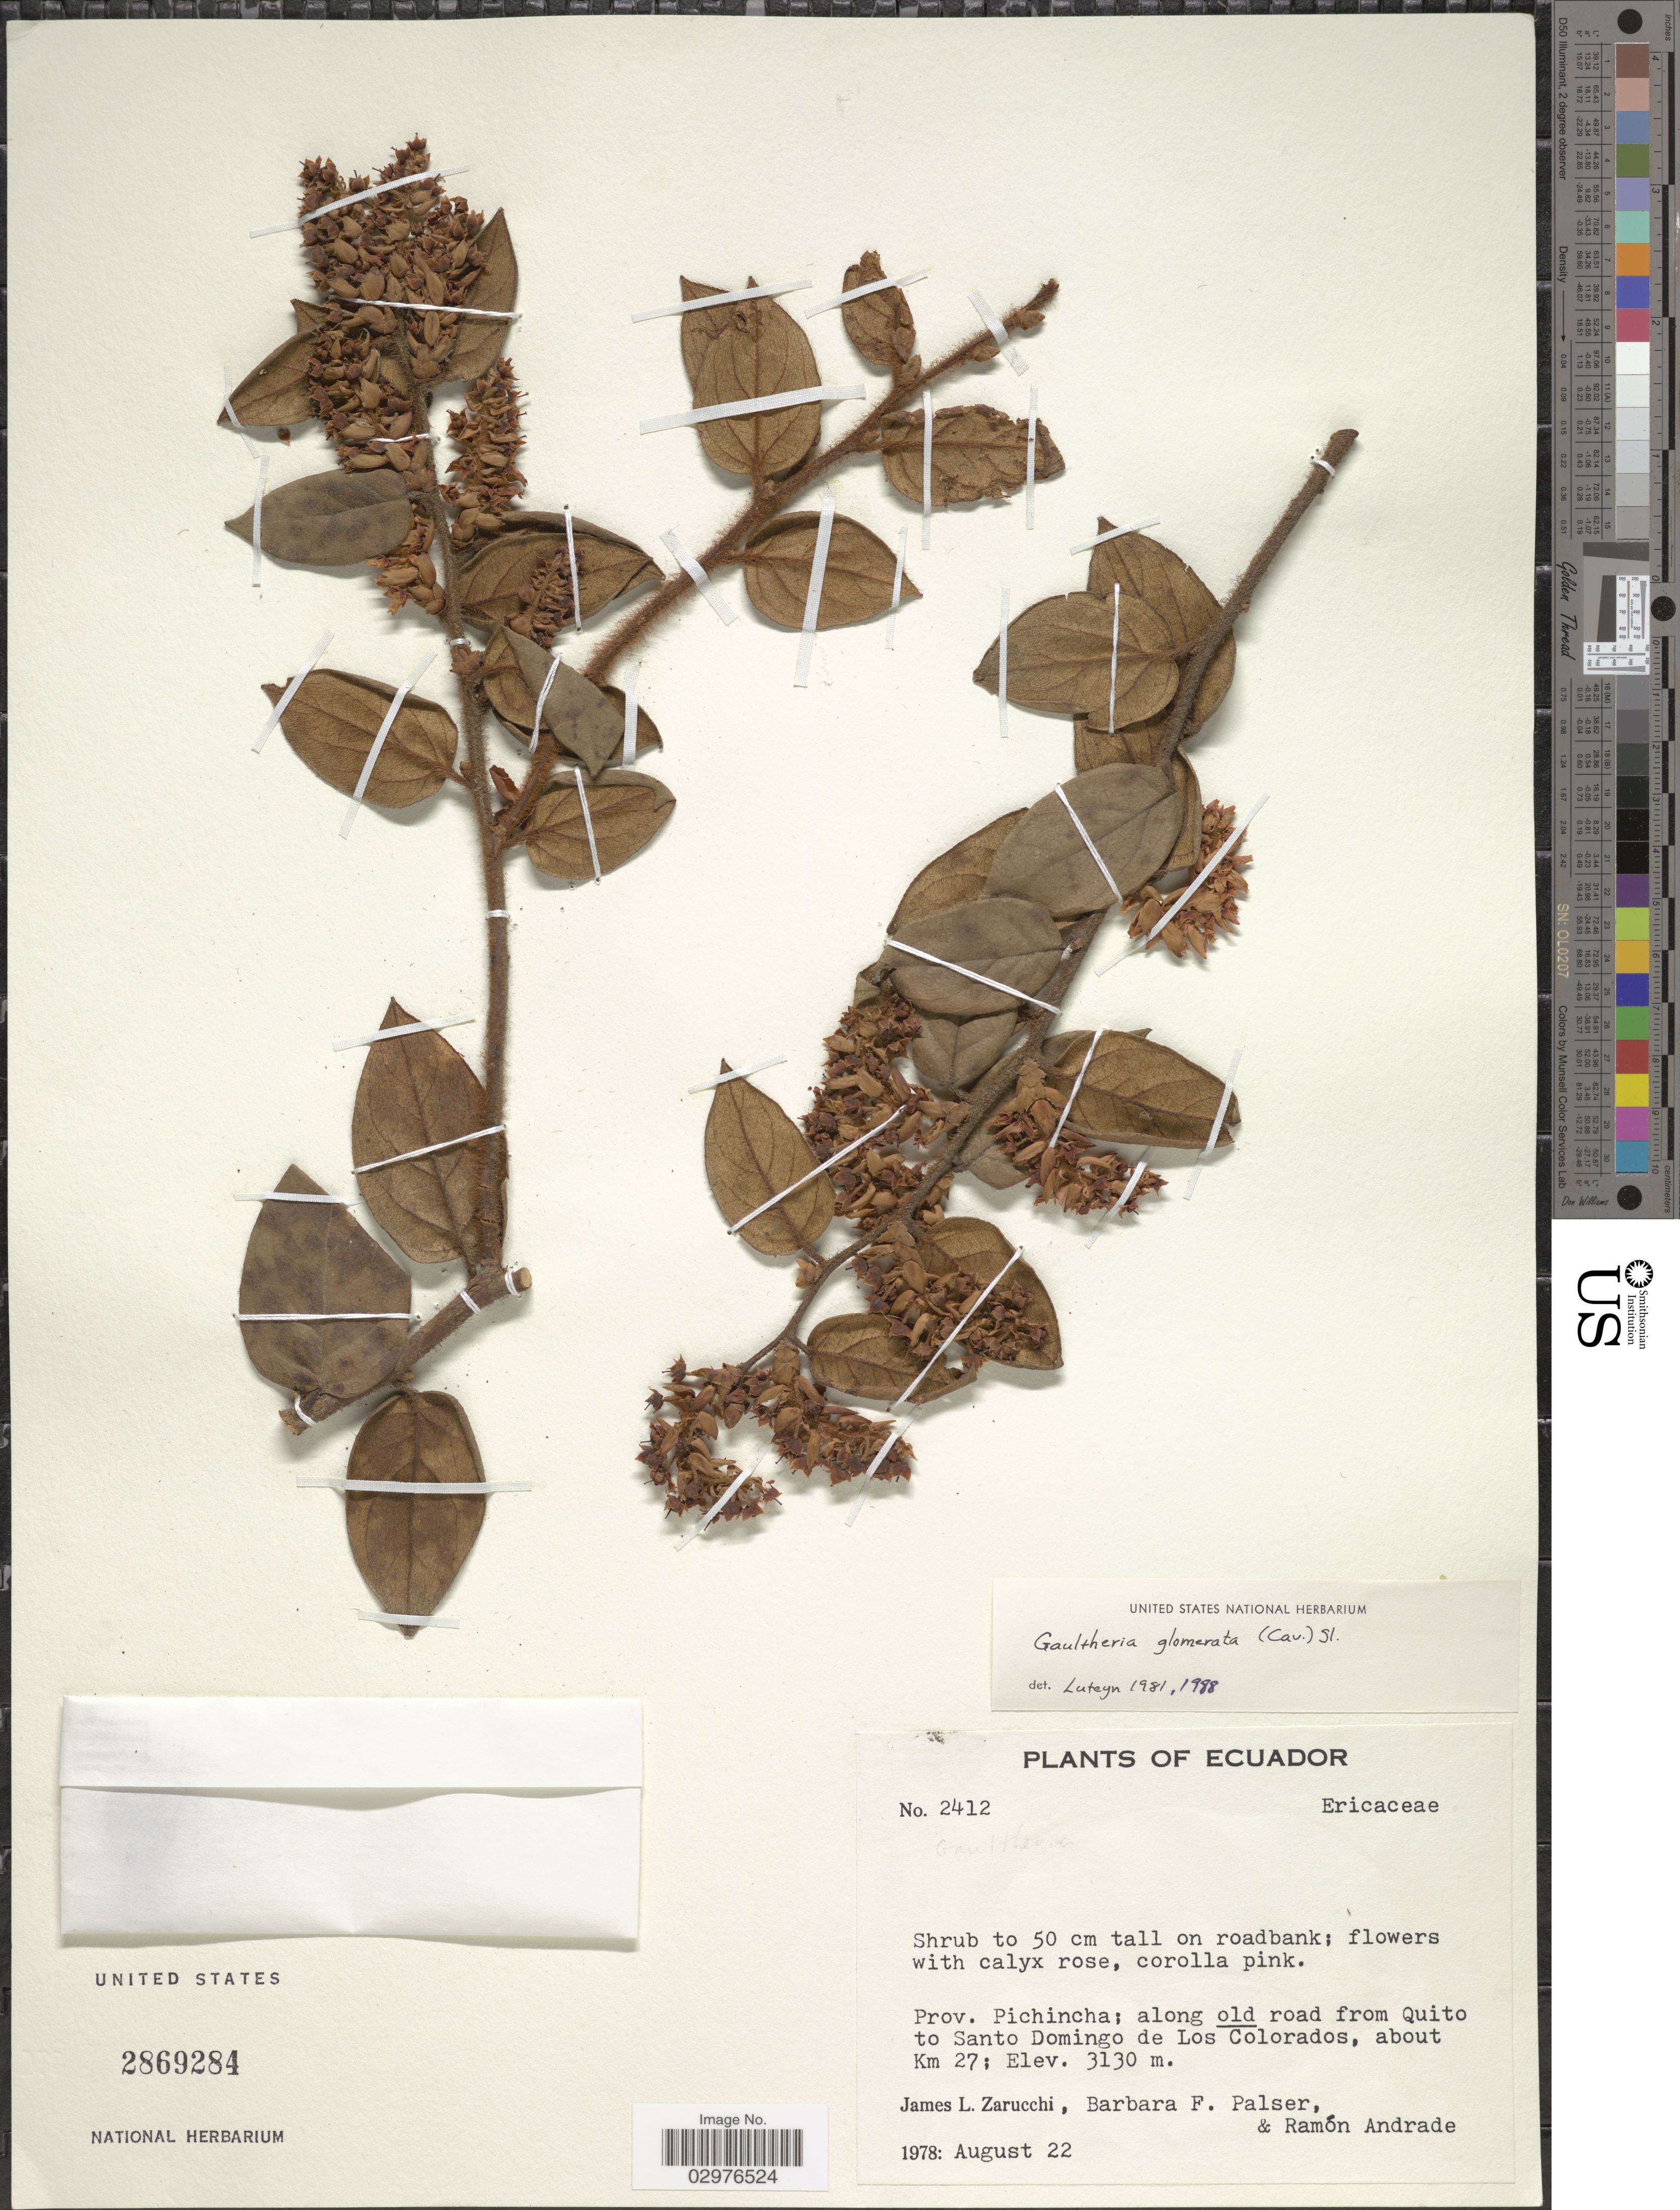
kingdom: Plantae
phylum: Tracheophyta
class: Magnoliopsida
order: Ericales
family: Ericaceae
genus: Gaultheria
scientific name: Gaultheria glomerata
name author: (Cav.) Sleumer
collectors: J. L. Zarucchi, B. Palser & R. Andrade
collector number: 2412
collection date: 1978-08-22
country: Ecuador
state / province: Pichincha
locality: Along old road from Quito to Santo Domingo de Los Colorados, about Km 27.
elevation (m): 3130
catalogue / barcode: US 2869284